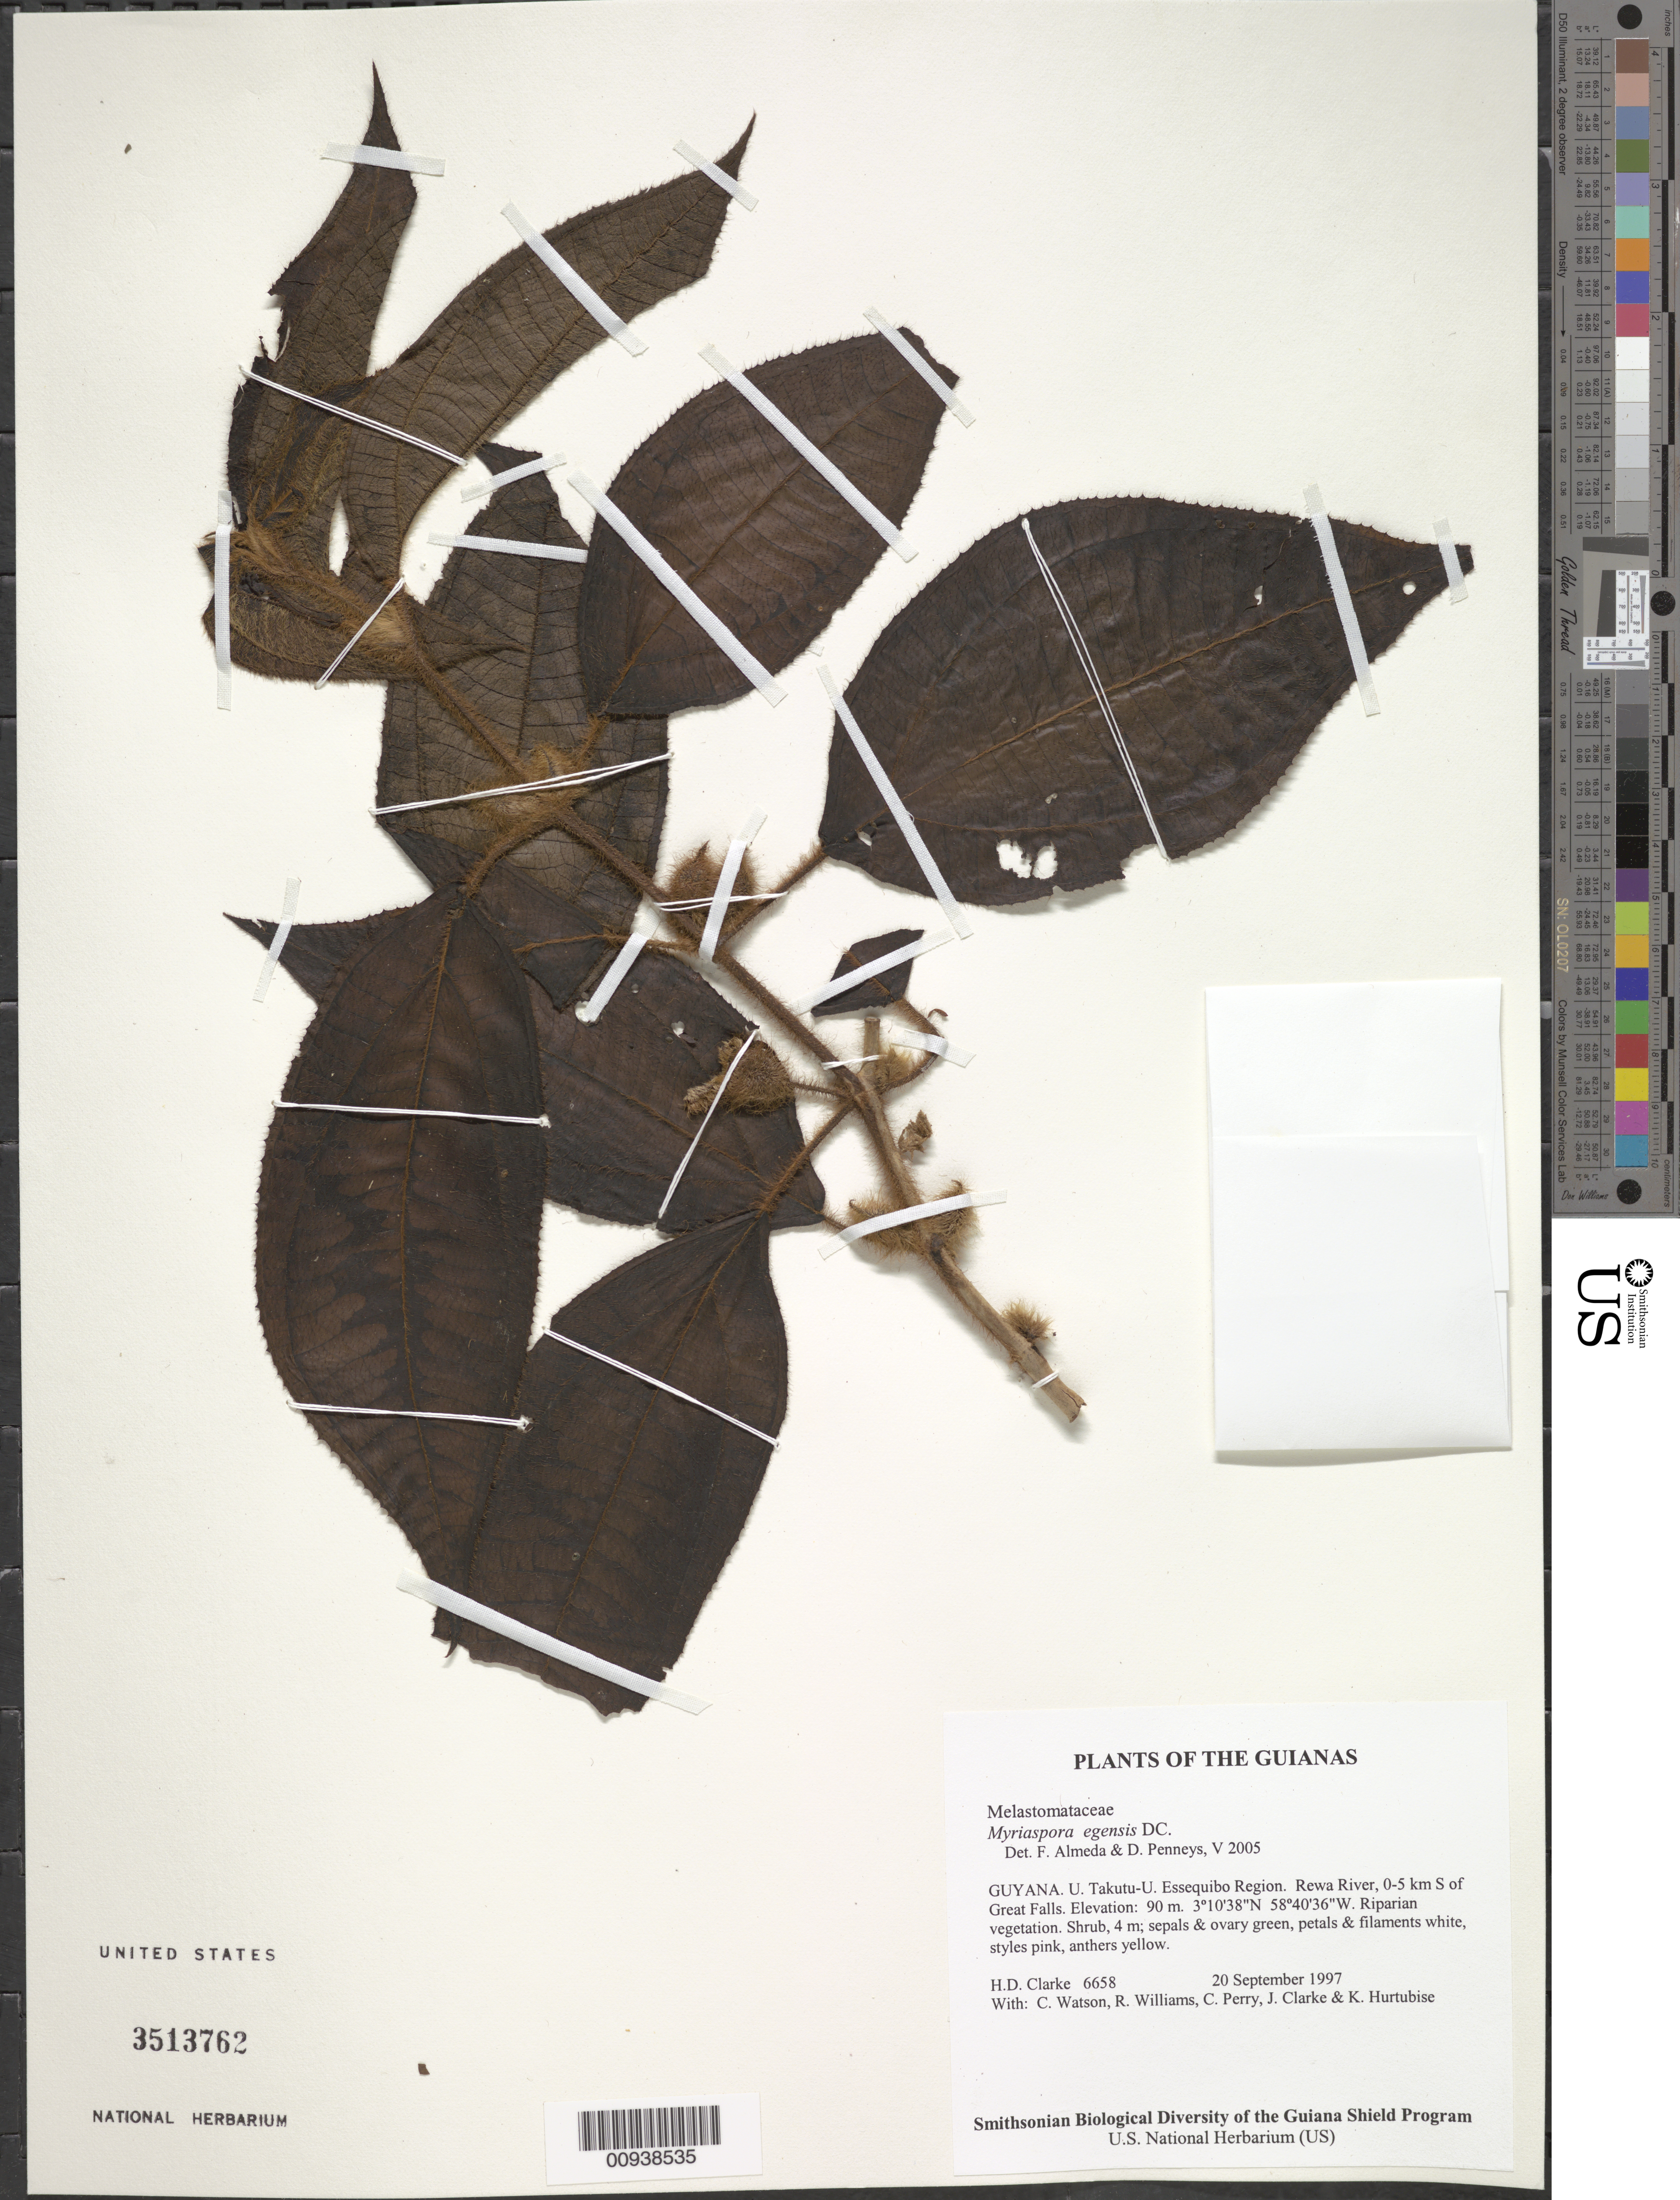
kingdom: Plantae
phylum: Tracheophyta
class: Magnoliopsida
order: Myrtales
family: Melastomataceae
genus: Bellucia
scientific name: Bellucia egensis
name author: (DC.) Penneys et al.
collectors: H. D. Clarke, C. Watson, R. Williams, C. Perry, J. Clarke & K. Hurtubise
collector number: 6658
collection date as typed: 20 September 1997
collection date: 1997-09-20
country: Guyana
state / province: U. Takutu-U. Essequibo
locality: Rewa River, 0-5 km S of Great Falls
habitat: Riparian vegetation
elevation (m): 90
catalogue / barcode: US 3513762